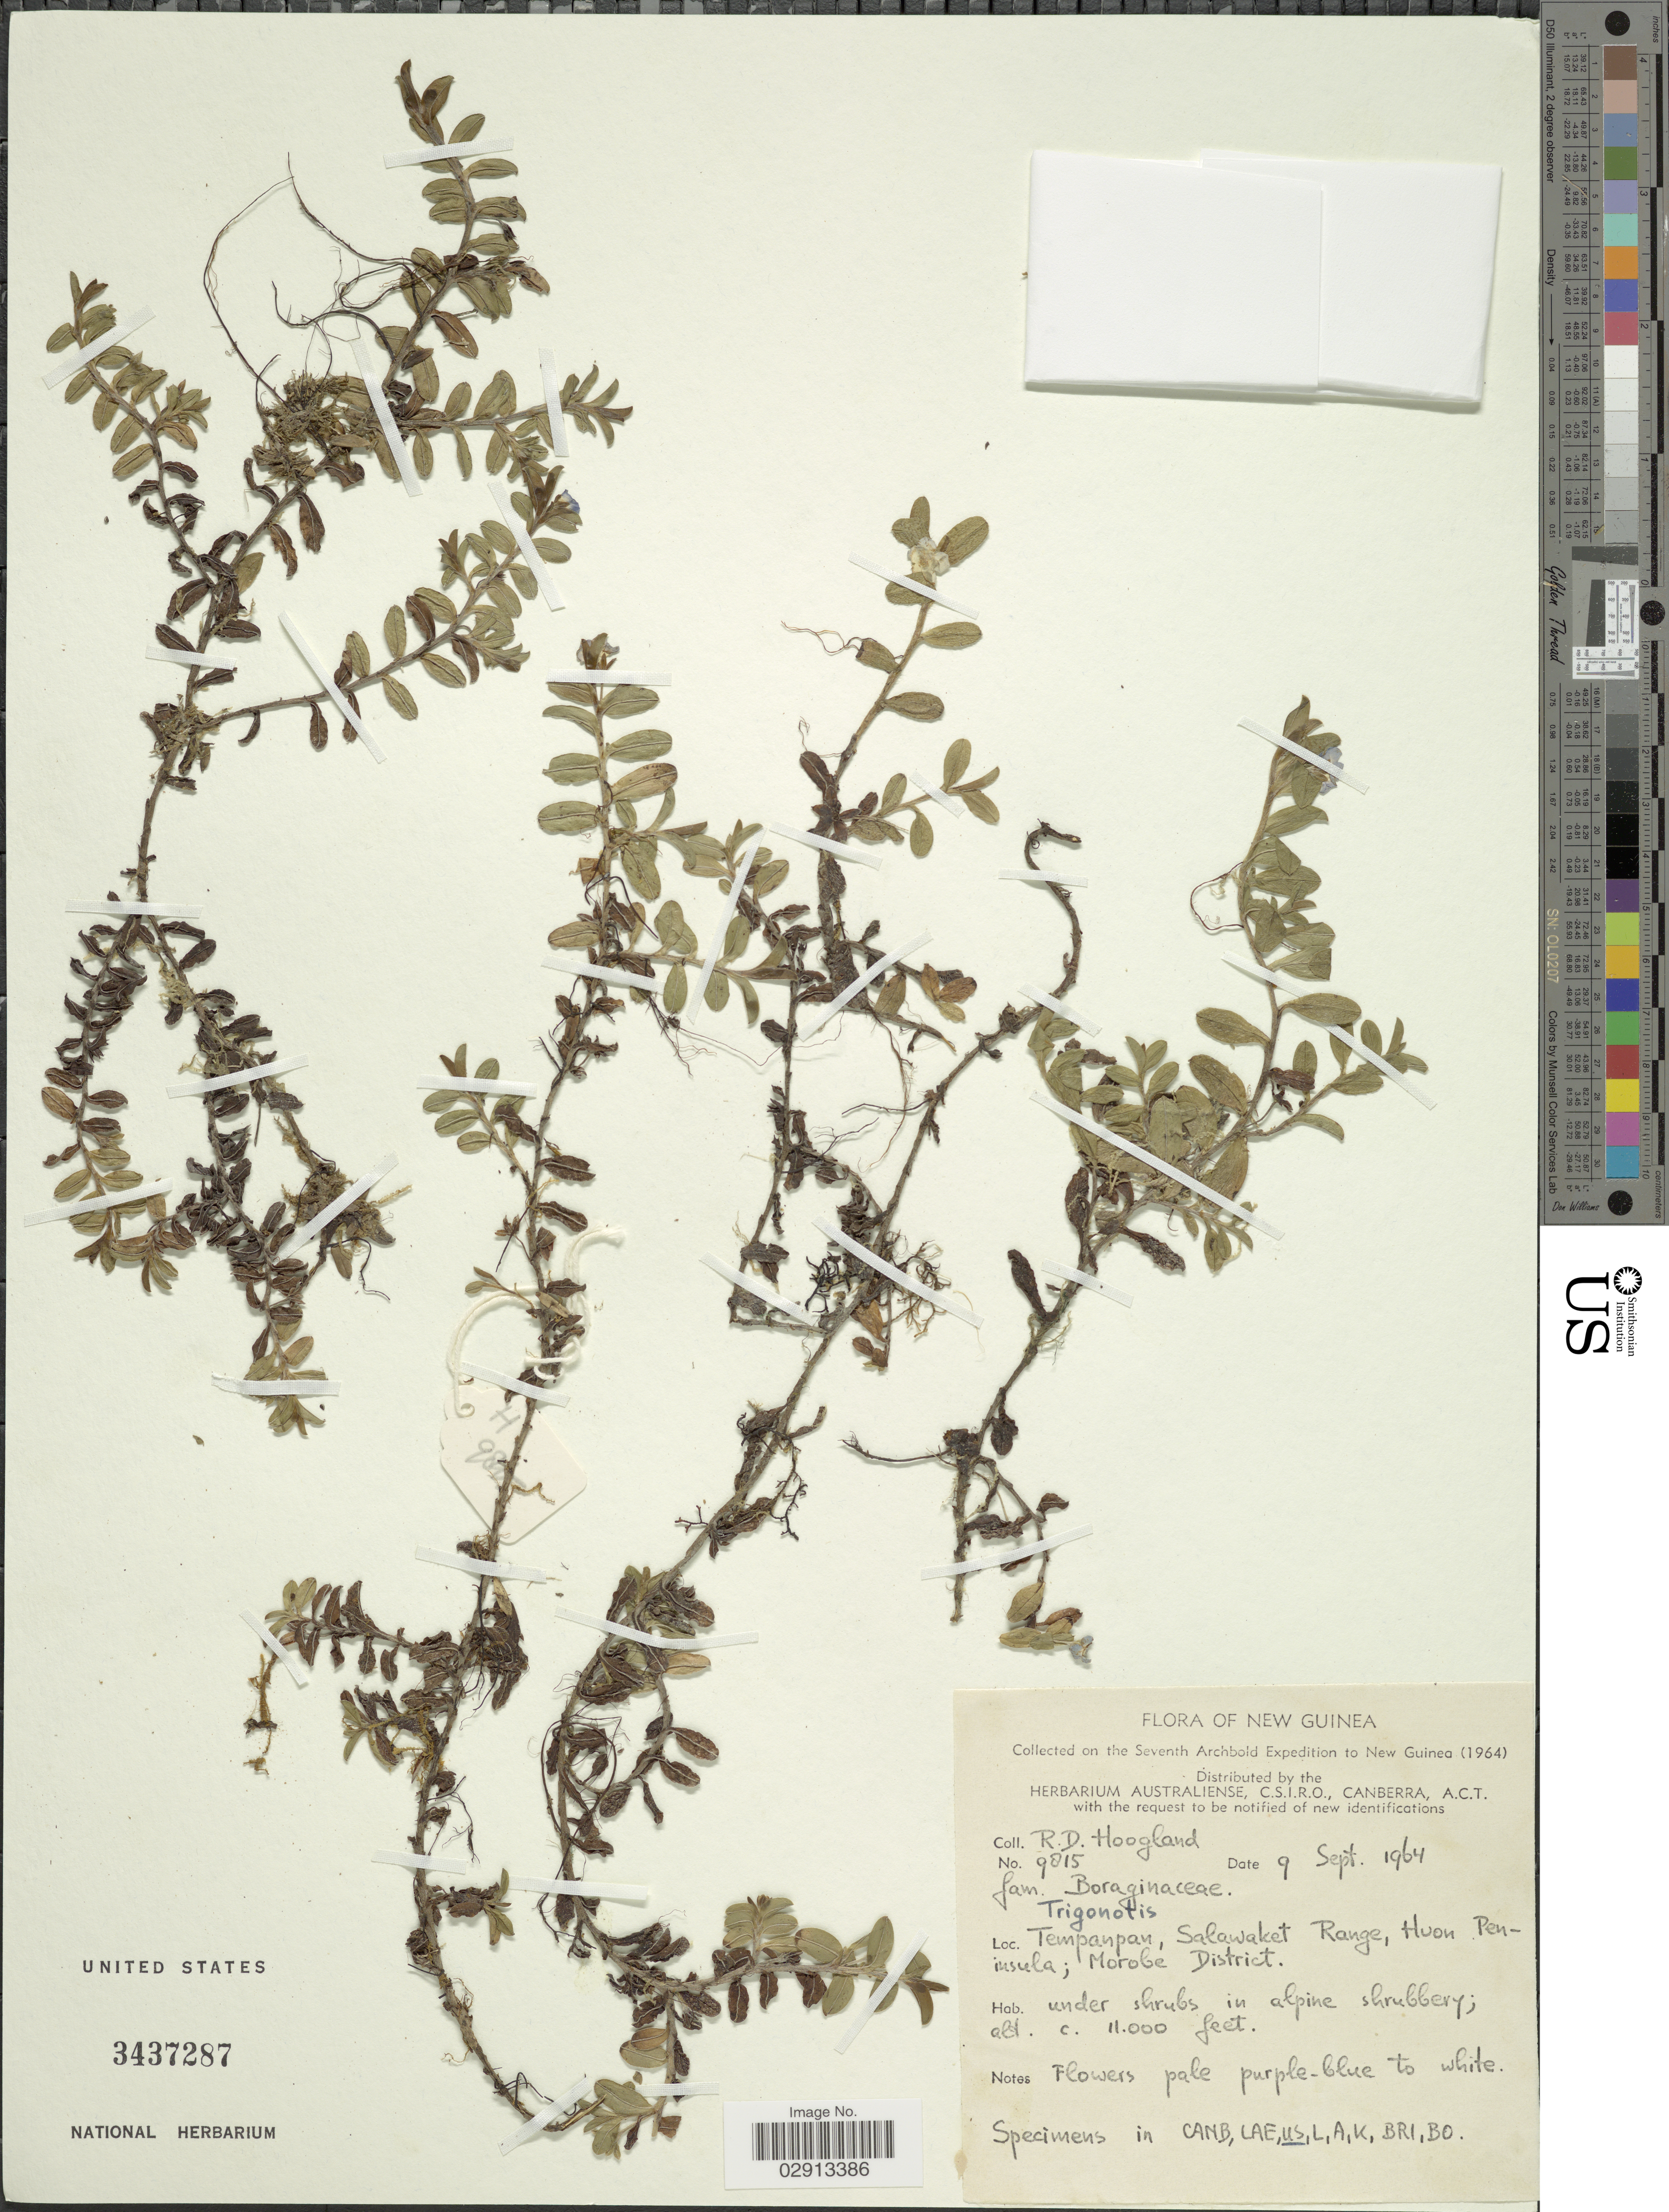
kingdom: Plantae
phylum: Tracheophyta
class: Magnoliopsida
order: Boraginales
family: Boraginaceae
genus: Trigonotis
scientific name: Trigonotis sp.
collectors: R. D. Hoogland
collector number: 9815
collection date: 1964-09-09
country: Papua New Guinea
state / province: Morobe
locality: New Guinea. Tempanpan, Salawaket Range, Huon Peninsula; Morobe District.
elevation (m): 3353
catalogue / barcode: US 3437287